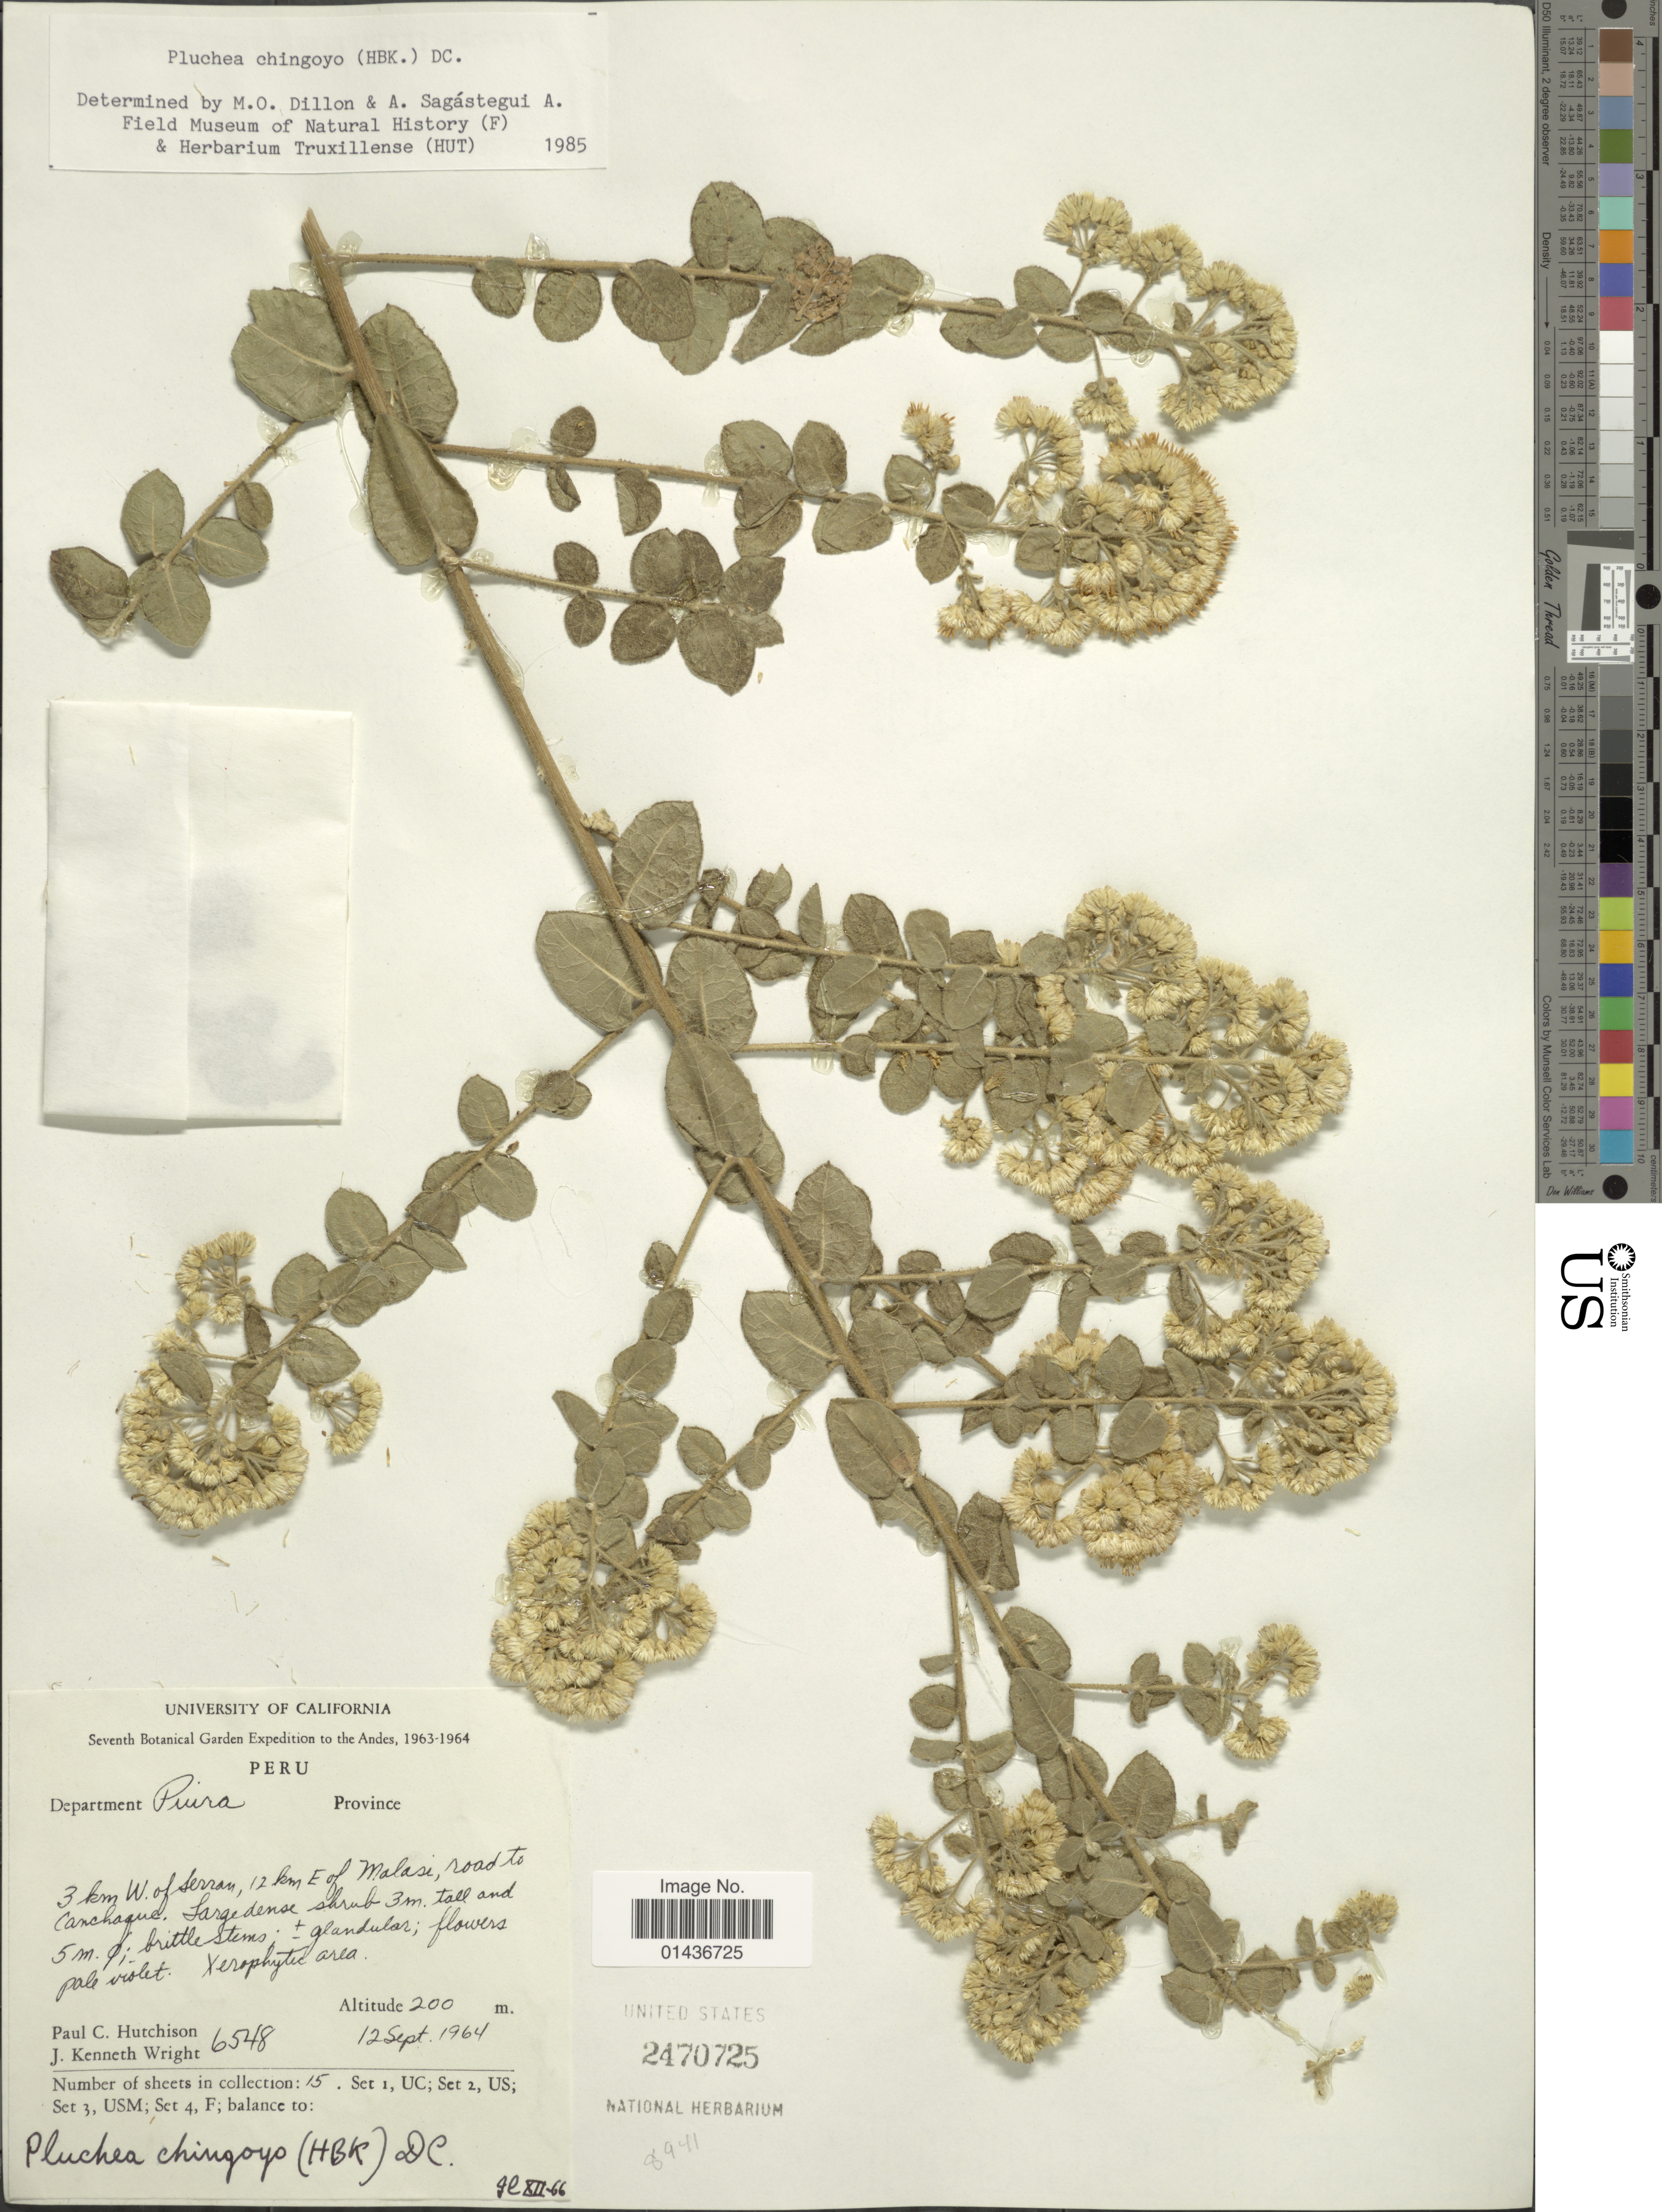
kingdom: Plantae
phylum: Tracheophyta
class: Magnoliopsida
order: Asterales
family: Asteraceae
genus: Pluchea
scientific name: Pluchea chingoyo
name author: DC.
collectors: P. C. Hutchison & J. K. Wright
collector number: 6548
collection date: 1964-09-12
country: Peru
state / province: Piura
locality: Department Piura, 3 km W. of Serran, 12 km E of Malasi, road to Canchaque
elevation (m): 200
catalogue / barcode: US 2470725